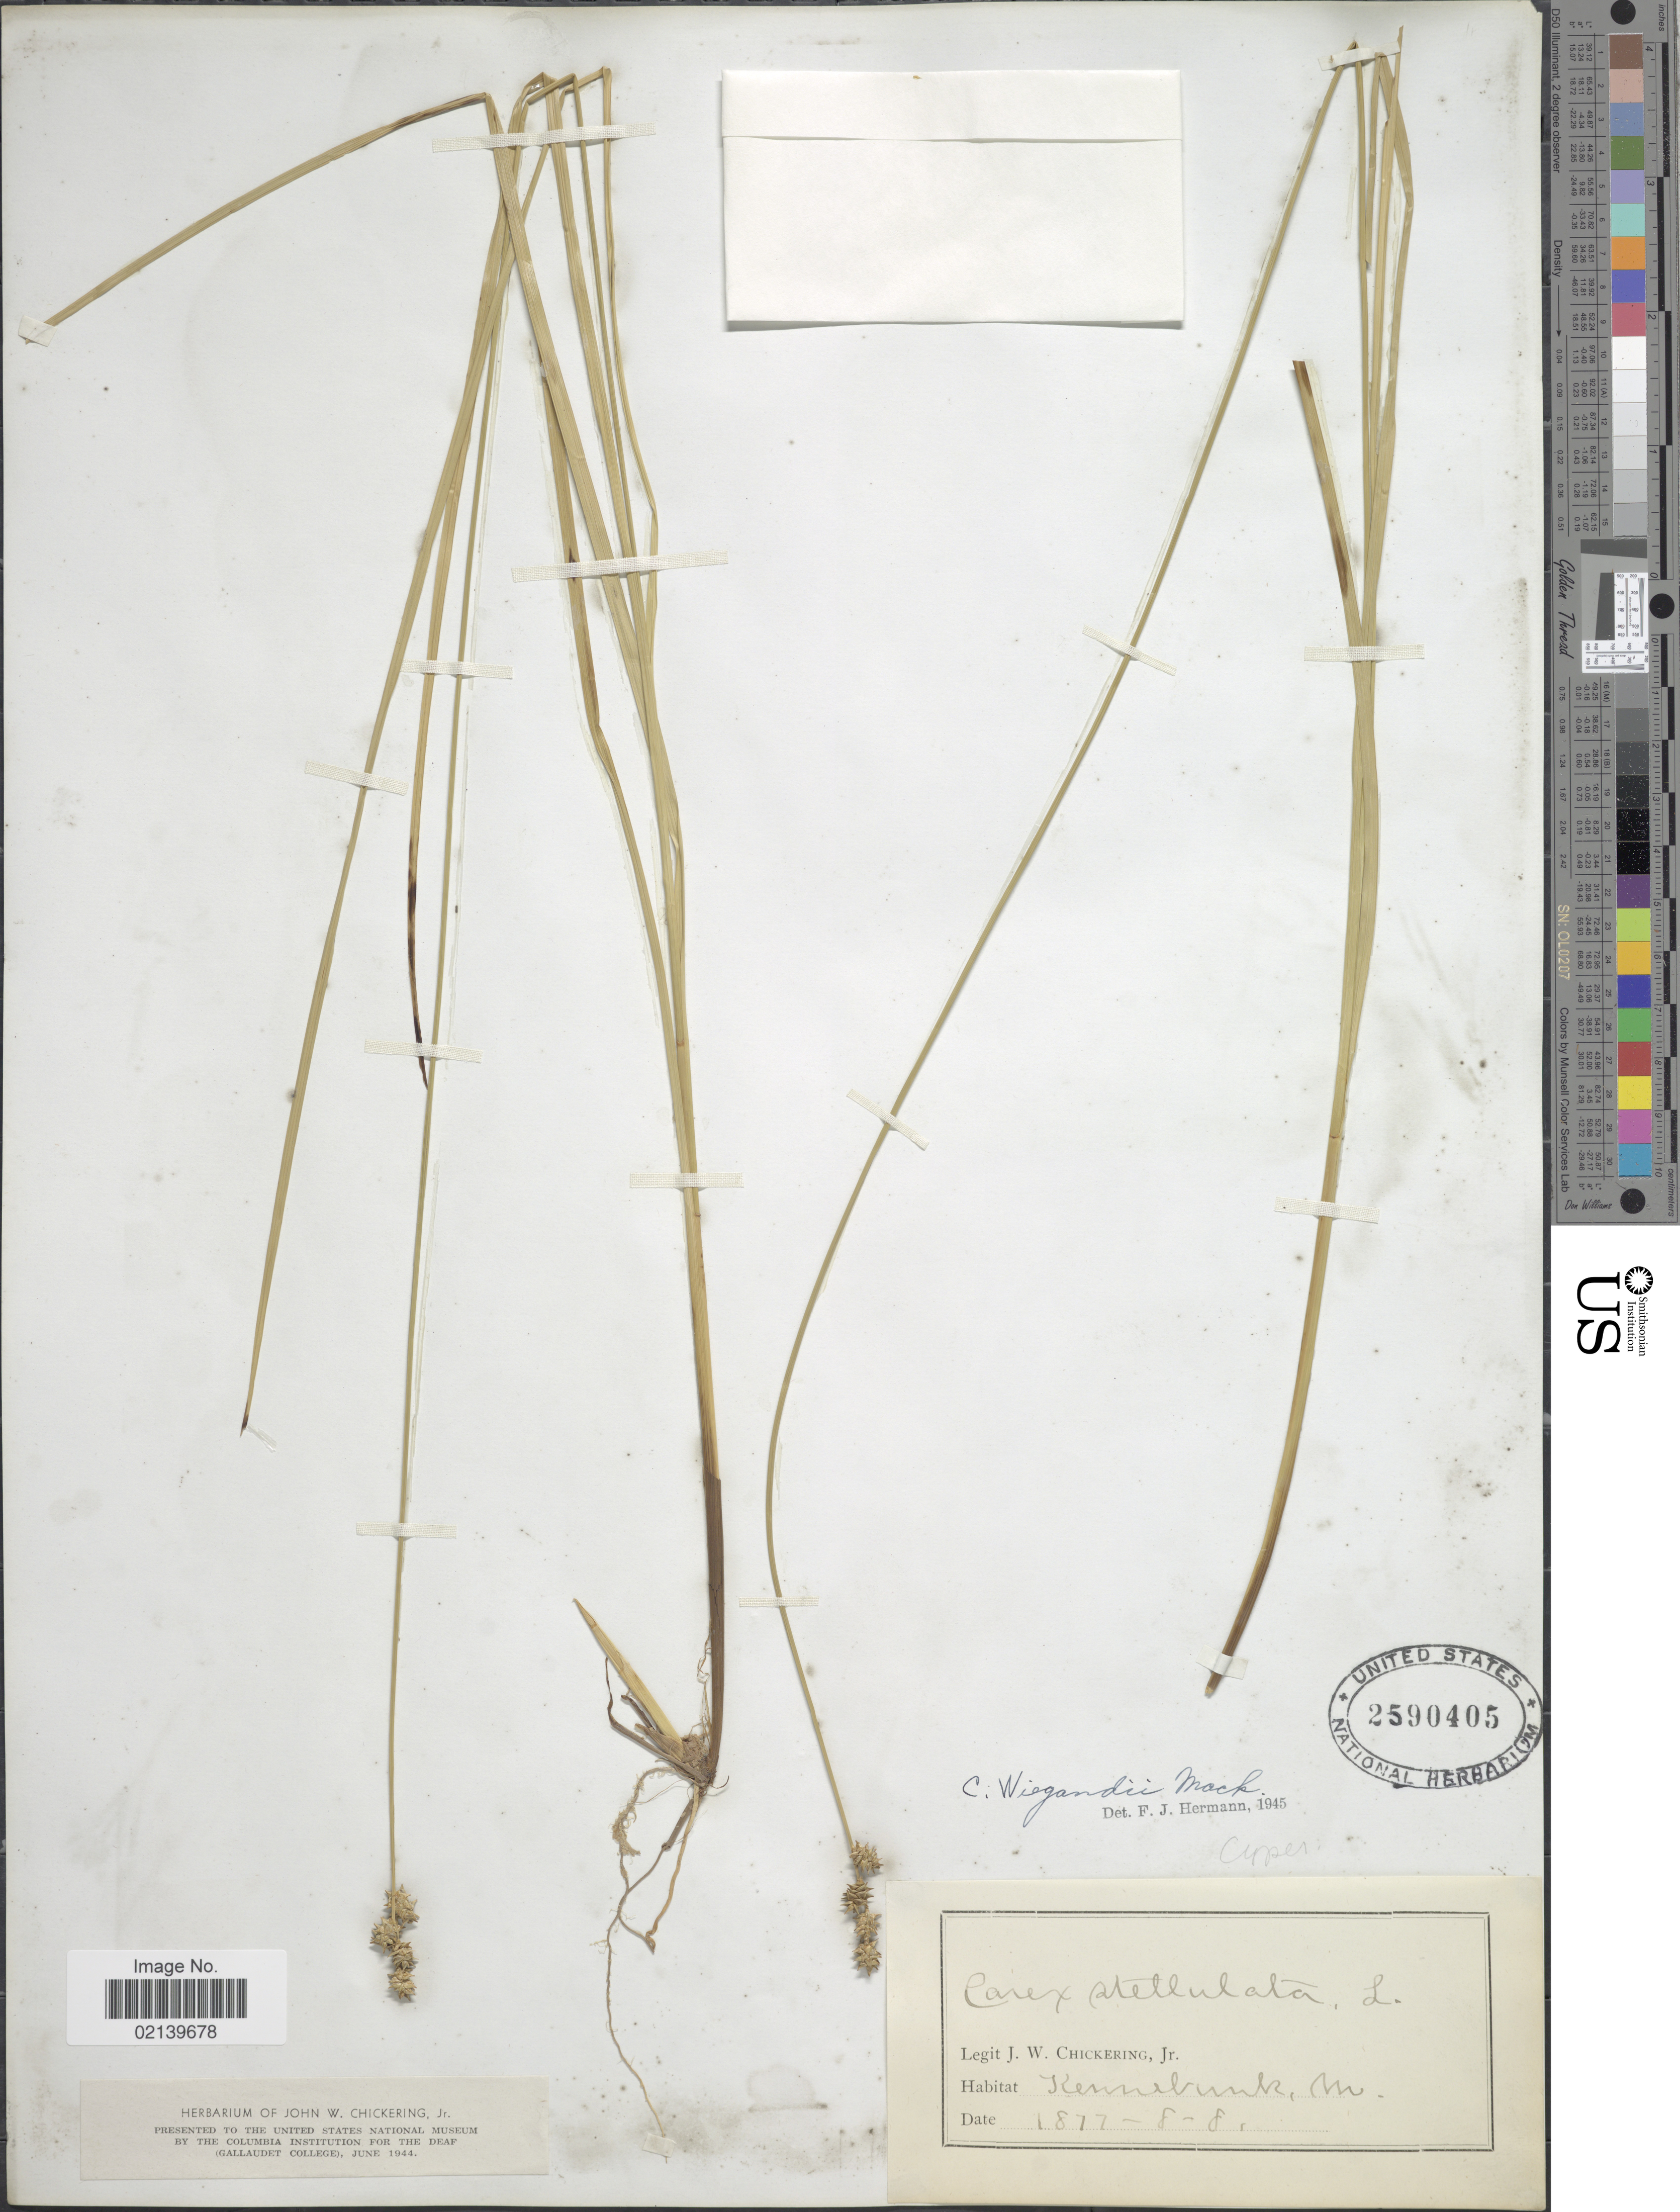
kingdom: Plantae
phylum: Tracheophyta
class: Liliopsida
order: Poales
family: Cyperaceae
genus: Carex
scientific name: Carex wiegandii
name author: Mack.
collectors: J. W. Chickering Jr.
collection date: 1877-08-08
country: United States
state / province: Maine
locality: Kennebunk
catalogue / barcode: US 2590405